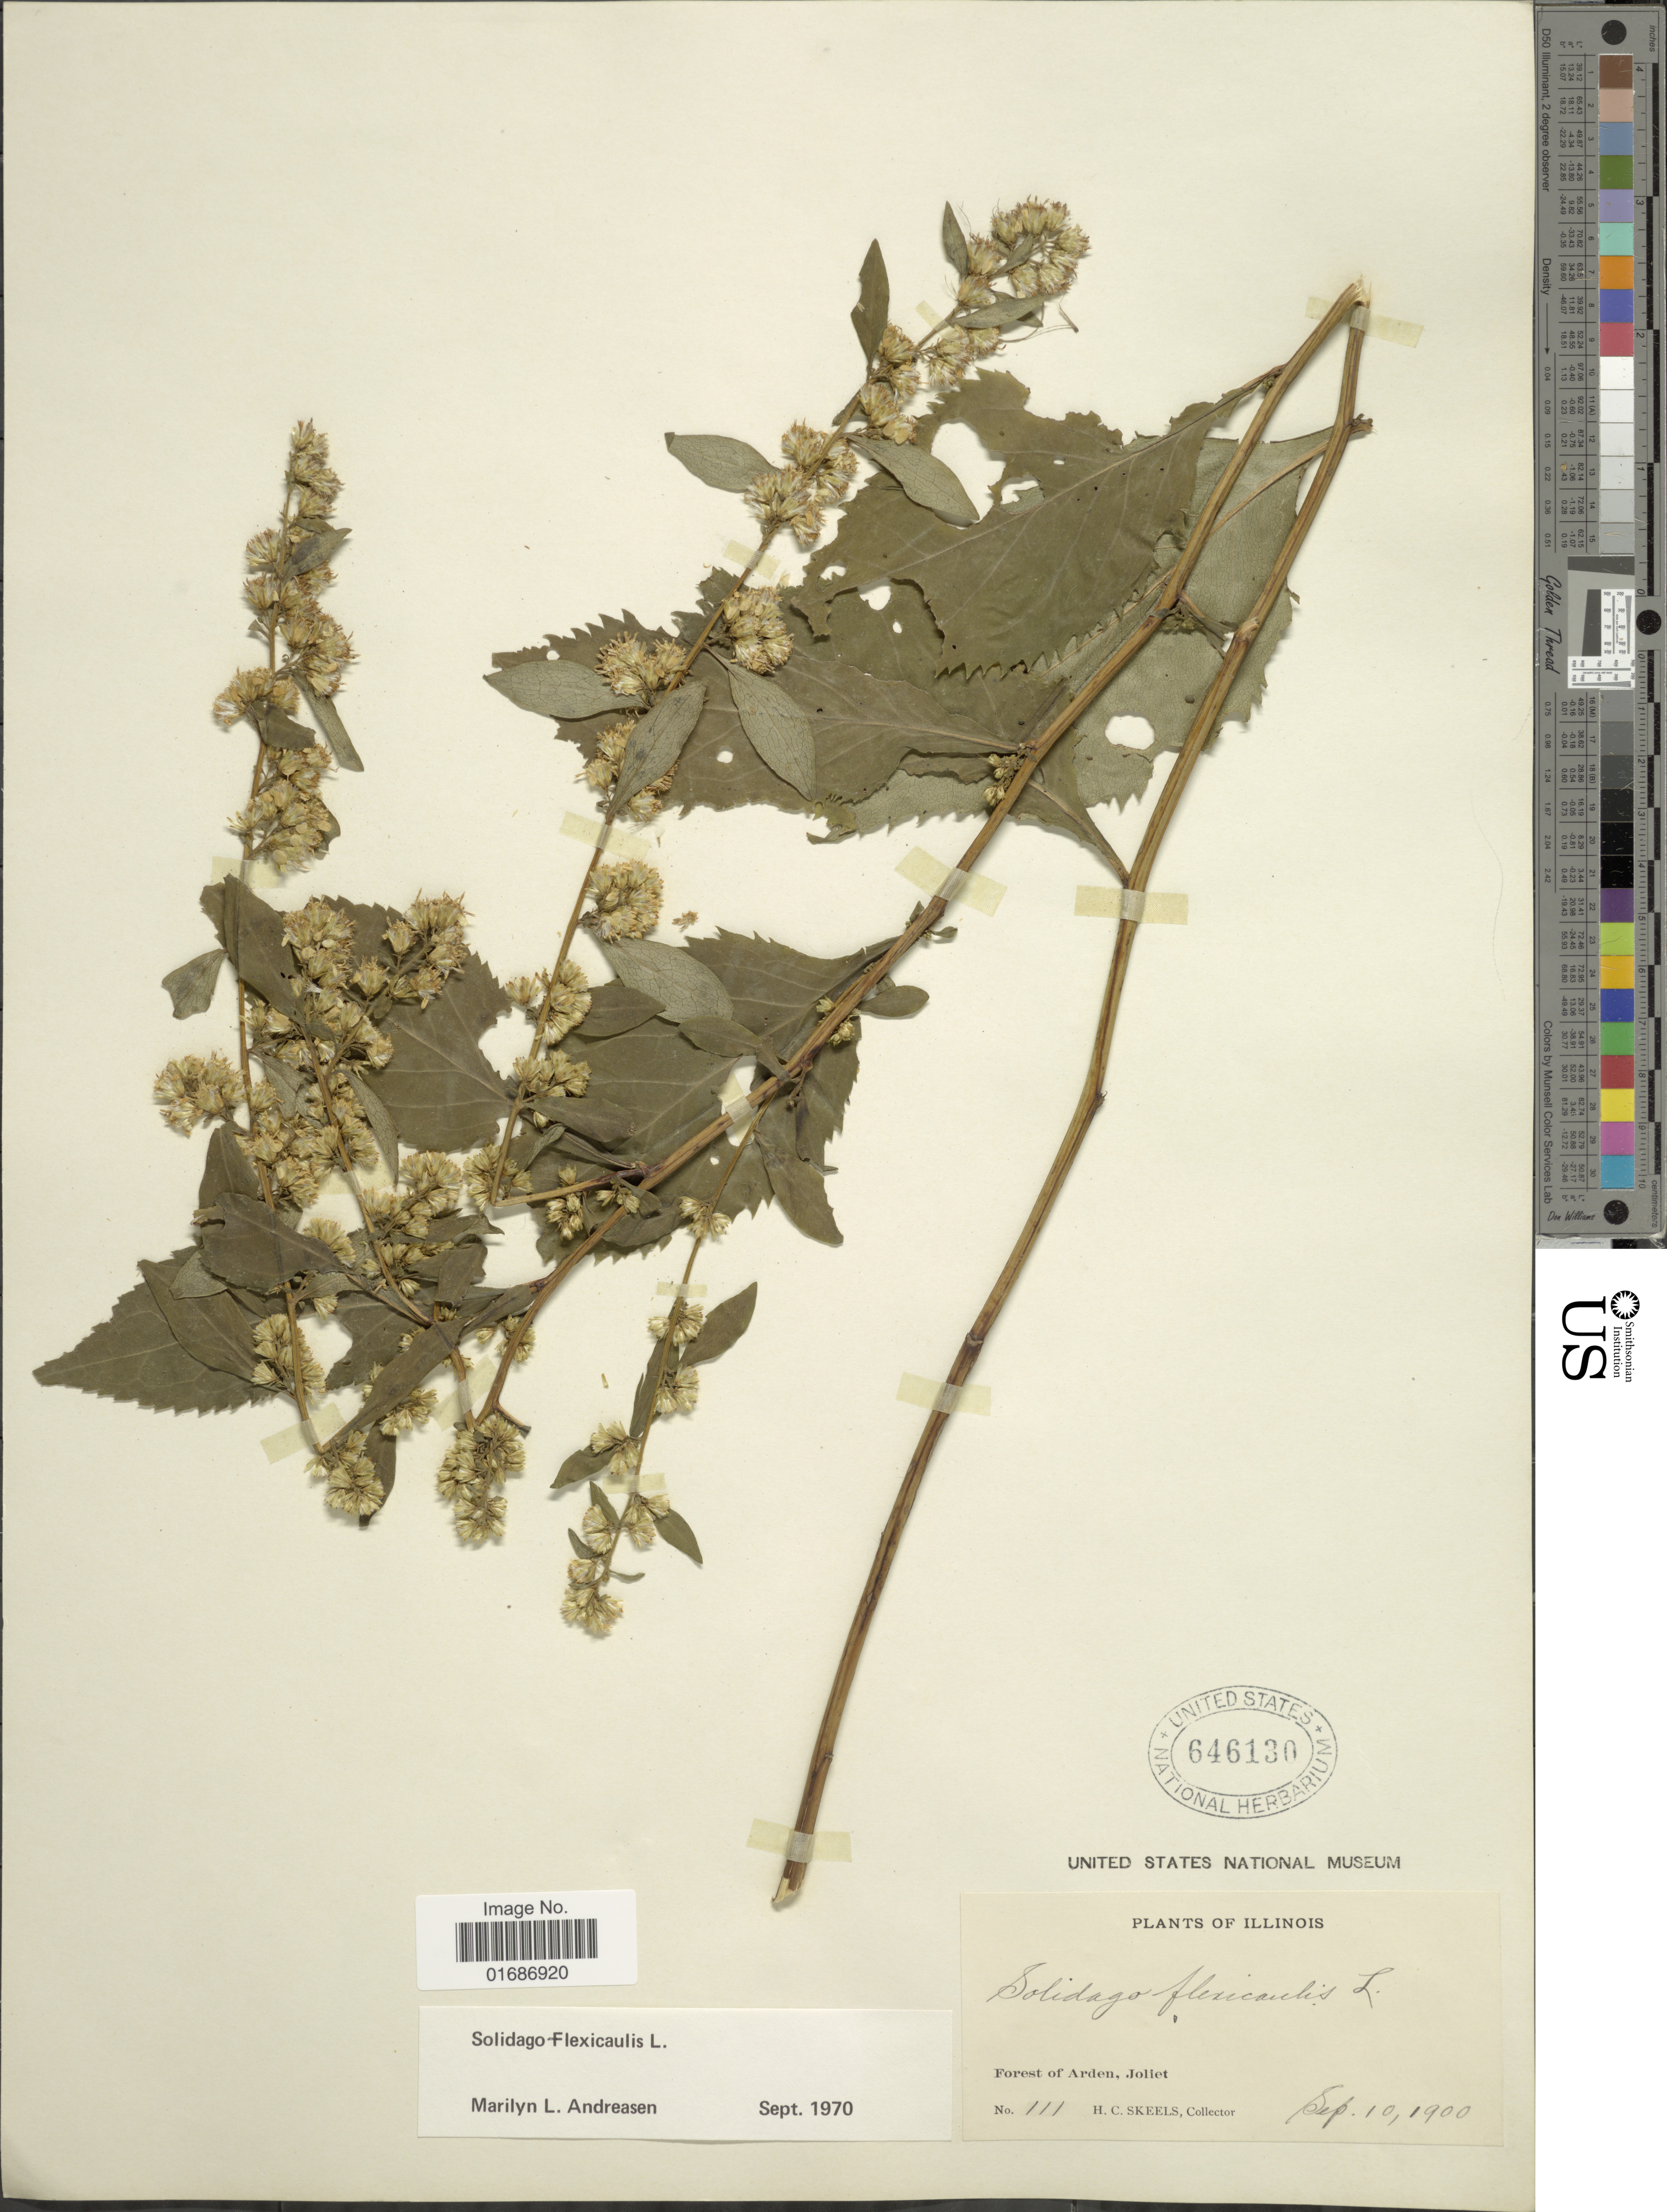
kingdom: Plantae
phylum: Tracheophyta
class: Magnoliopsida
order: Asterales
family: Asteraceae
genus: Solidago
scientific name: Solidago flexicaulis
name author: L.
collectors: H. Skeels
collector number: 111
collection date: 1900-09-10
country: United States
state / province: Illinois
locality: Forest of Arden, Joilet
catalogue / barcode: US 646130